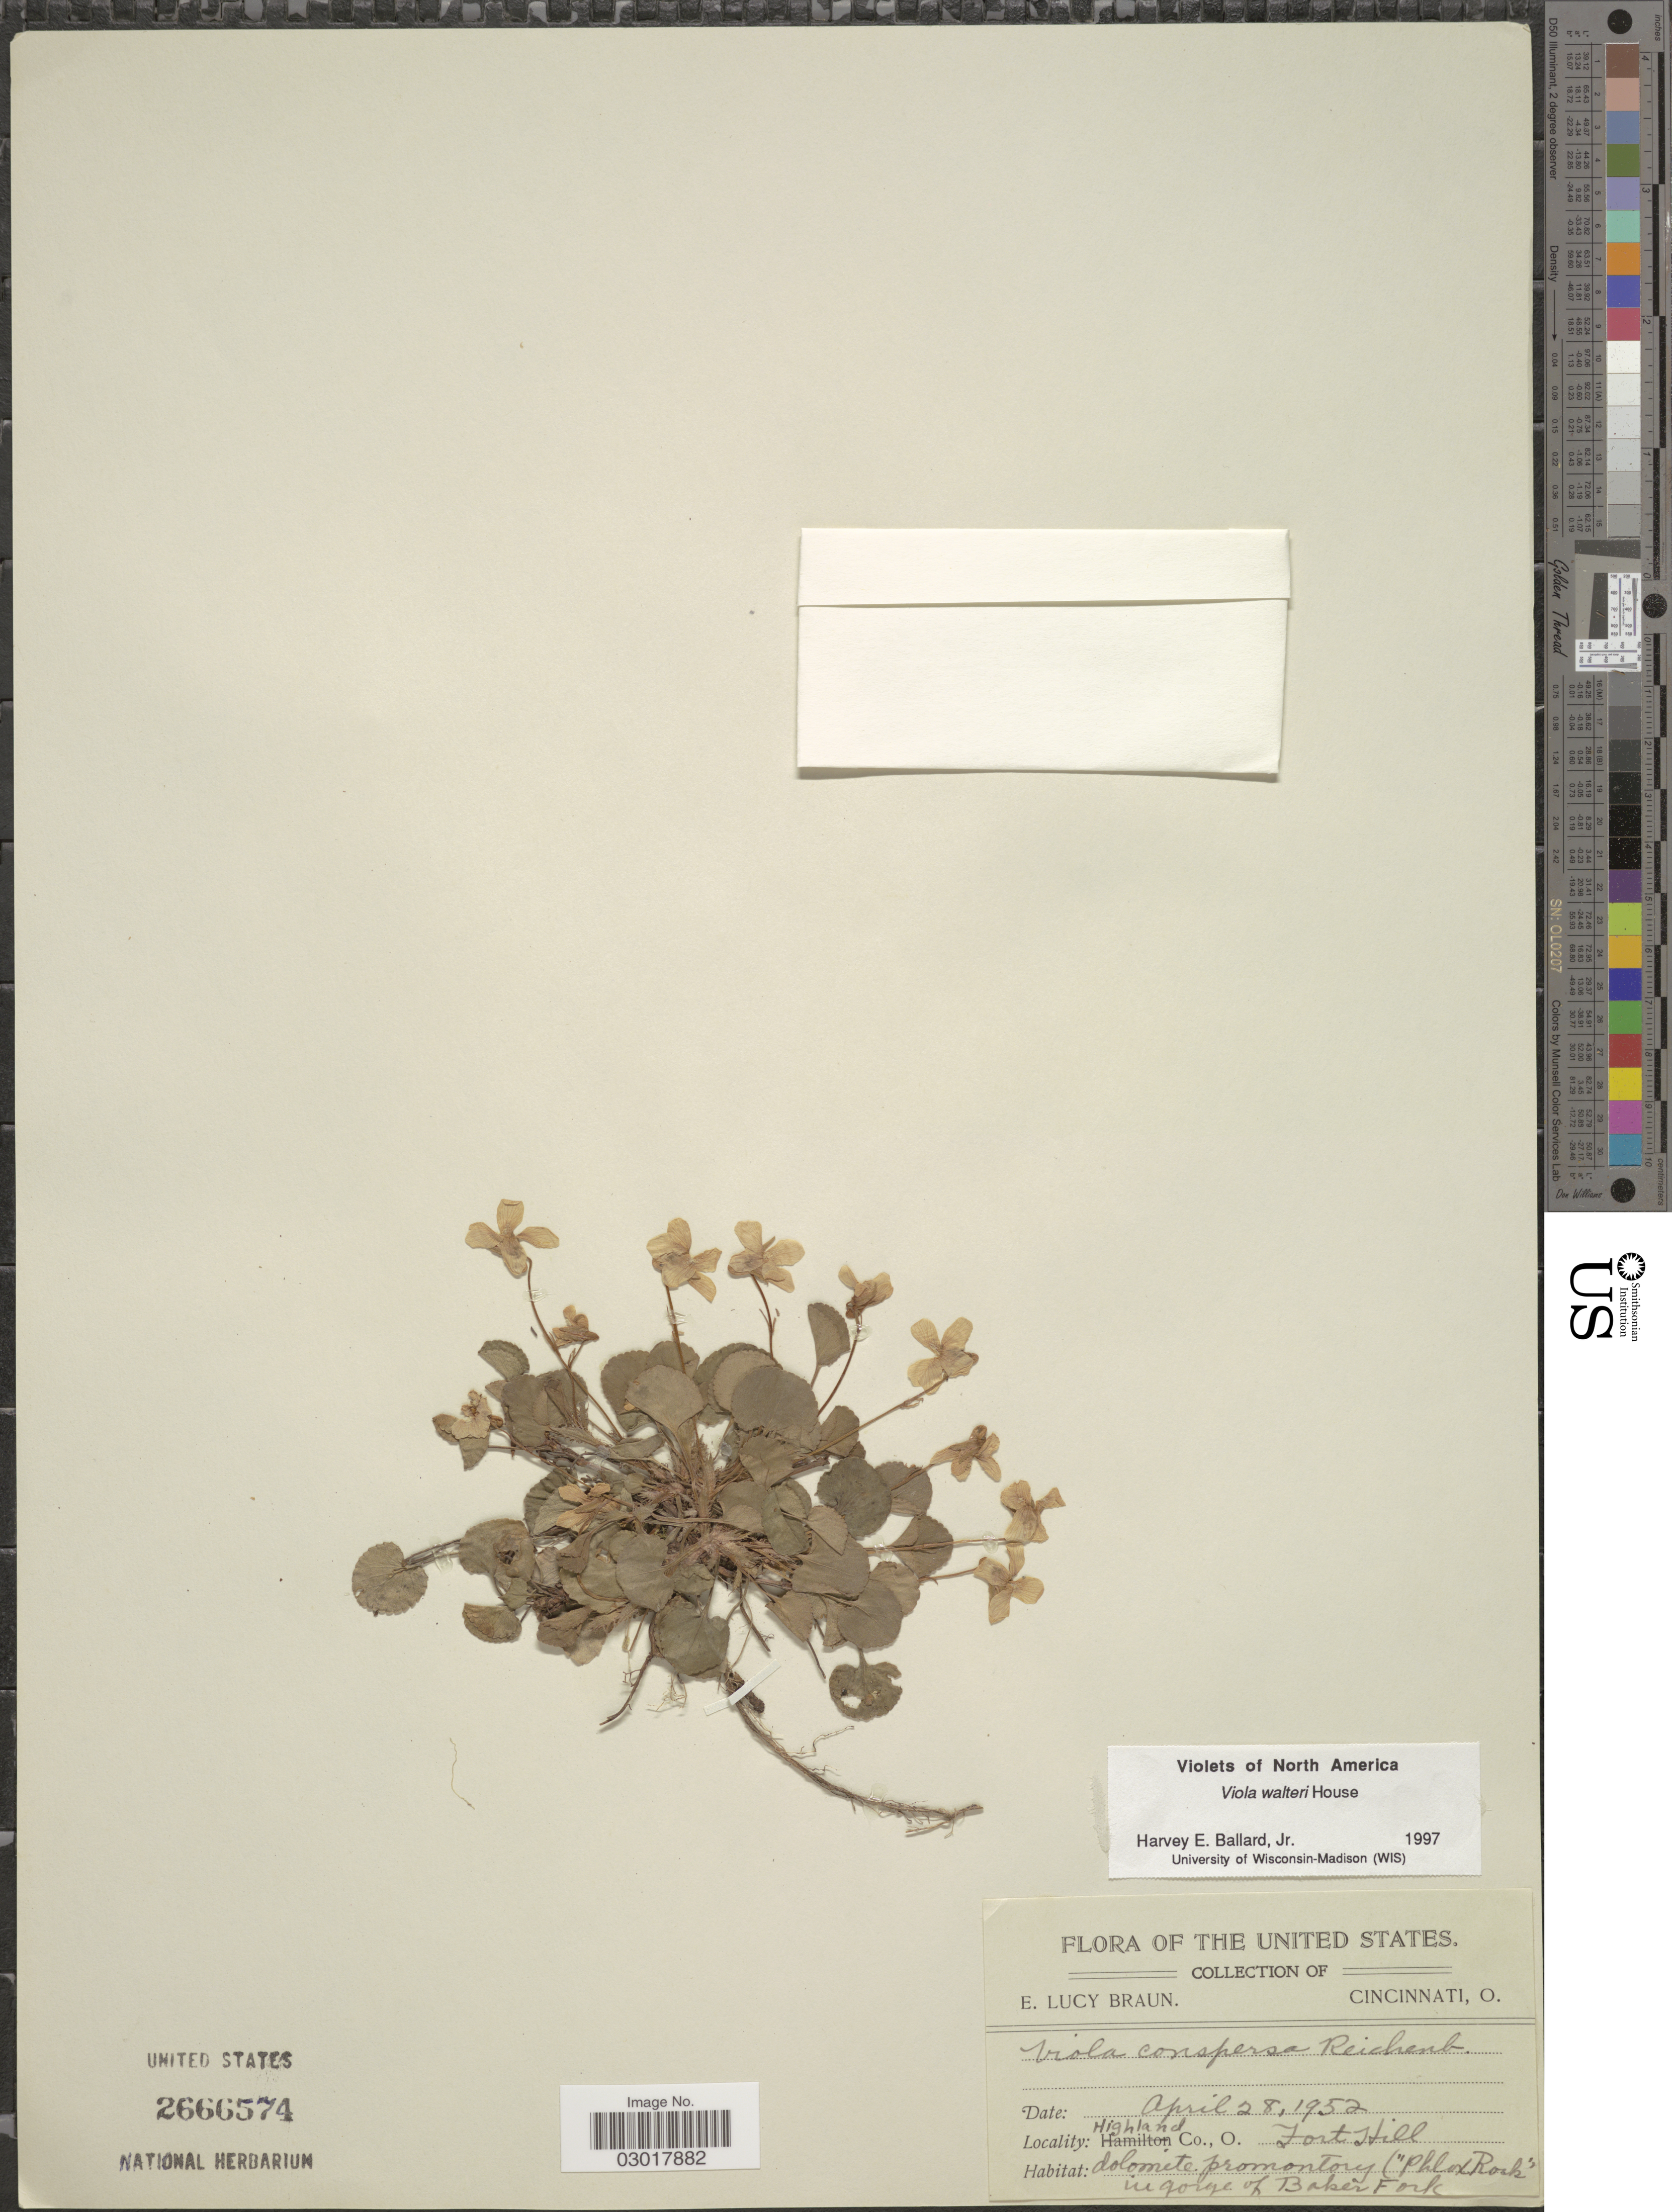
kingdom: Plantae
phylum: Tracheophyta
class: Magnoliopsida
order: Malpighiales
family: Violaceae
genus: Viola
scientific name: Viola walteri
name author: House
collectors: E. L. Braun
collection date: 1952-04-28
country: United States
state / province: Ohio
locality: Highland Co. Fort Hill. "Phlox Rock" in gorge of Baker Fork.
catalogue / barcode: US 2666574